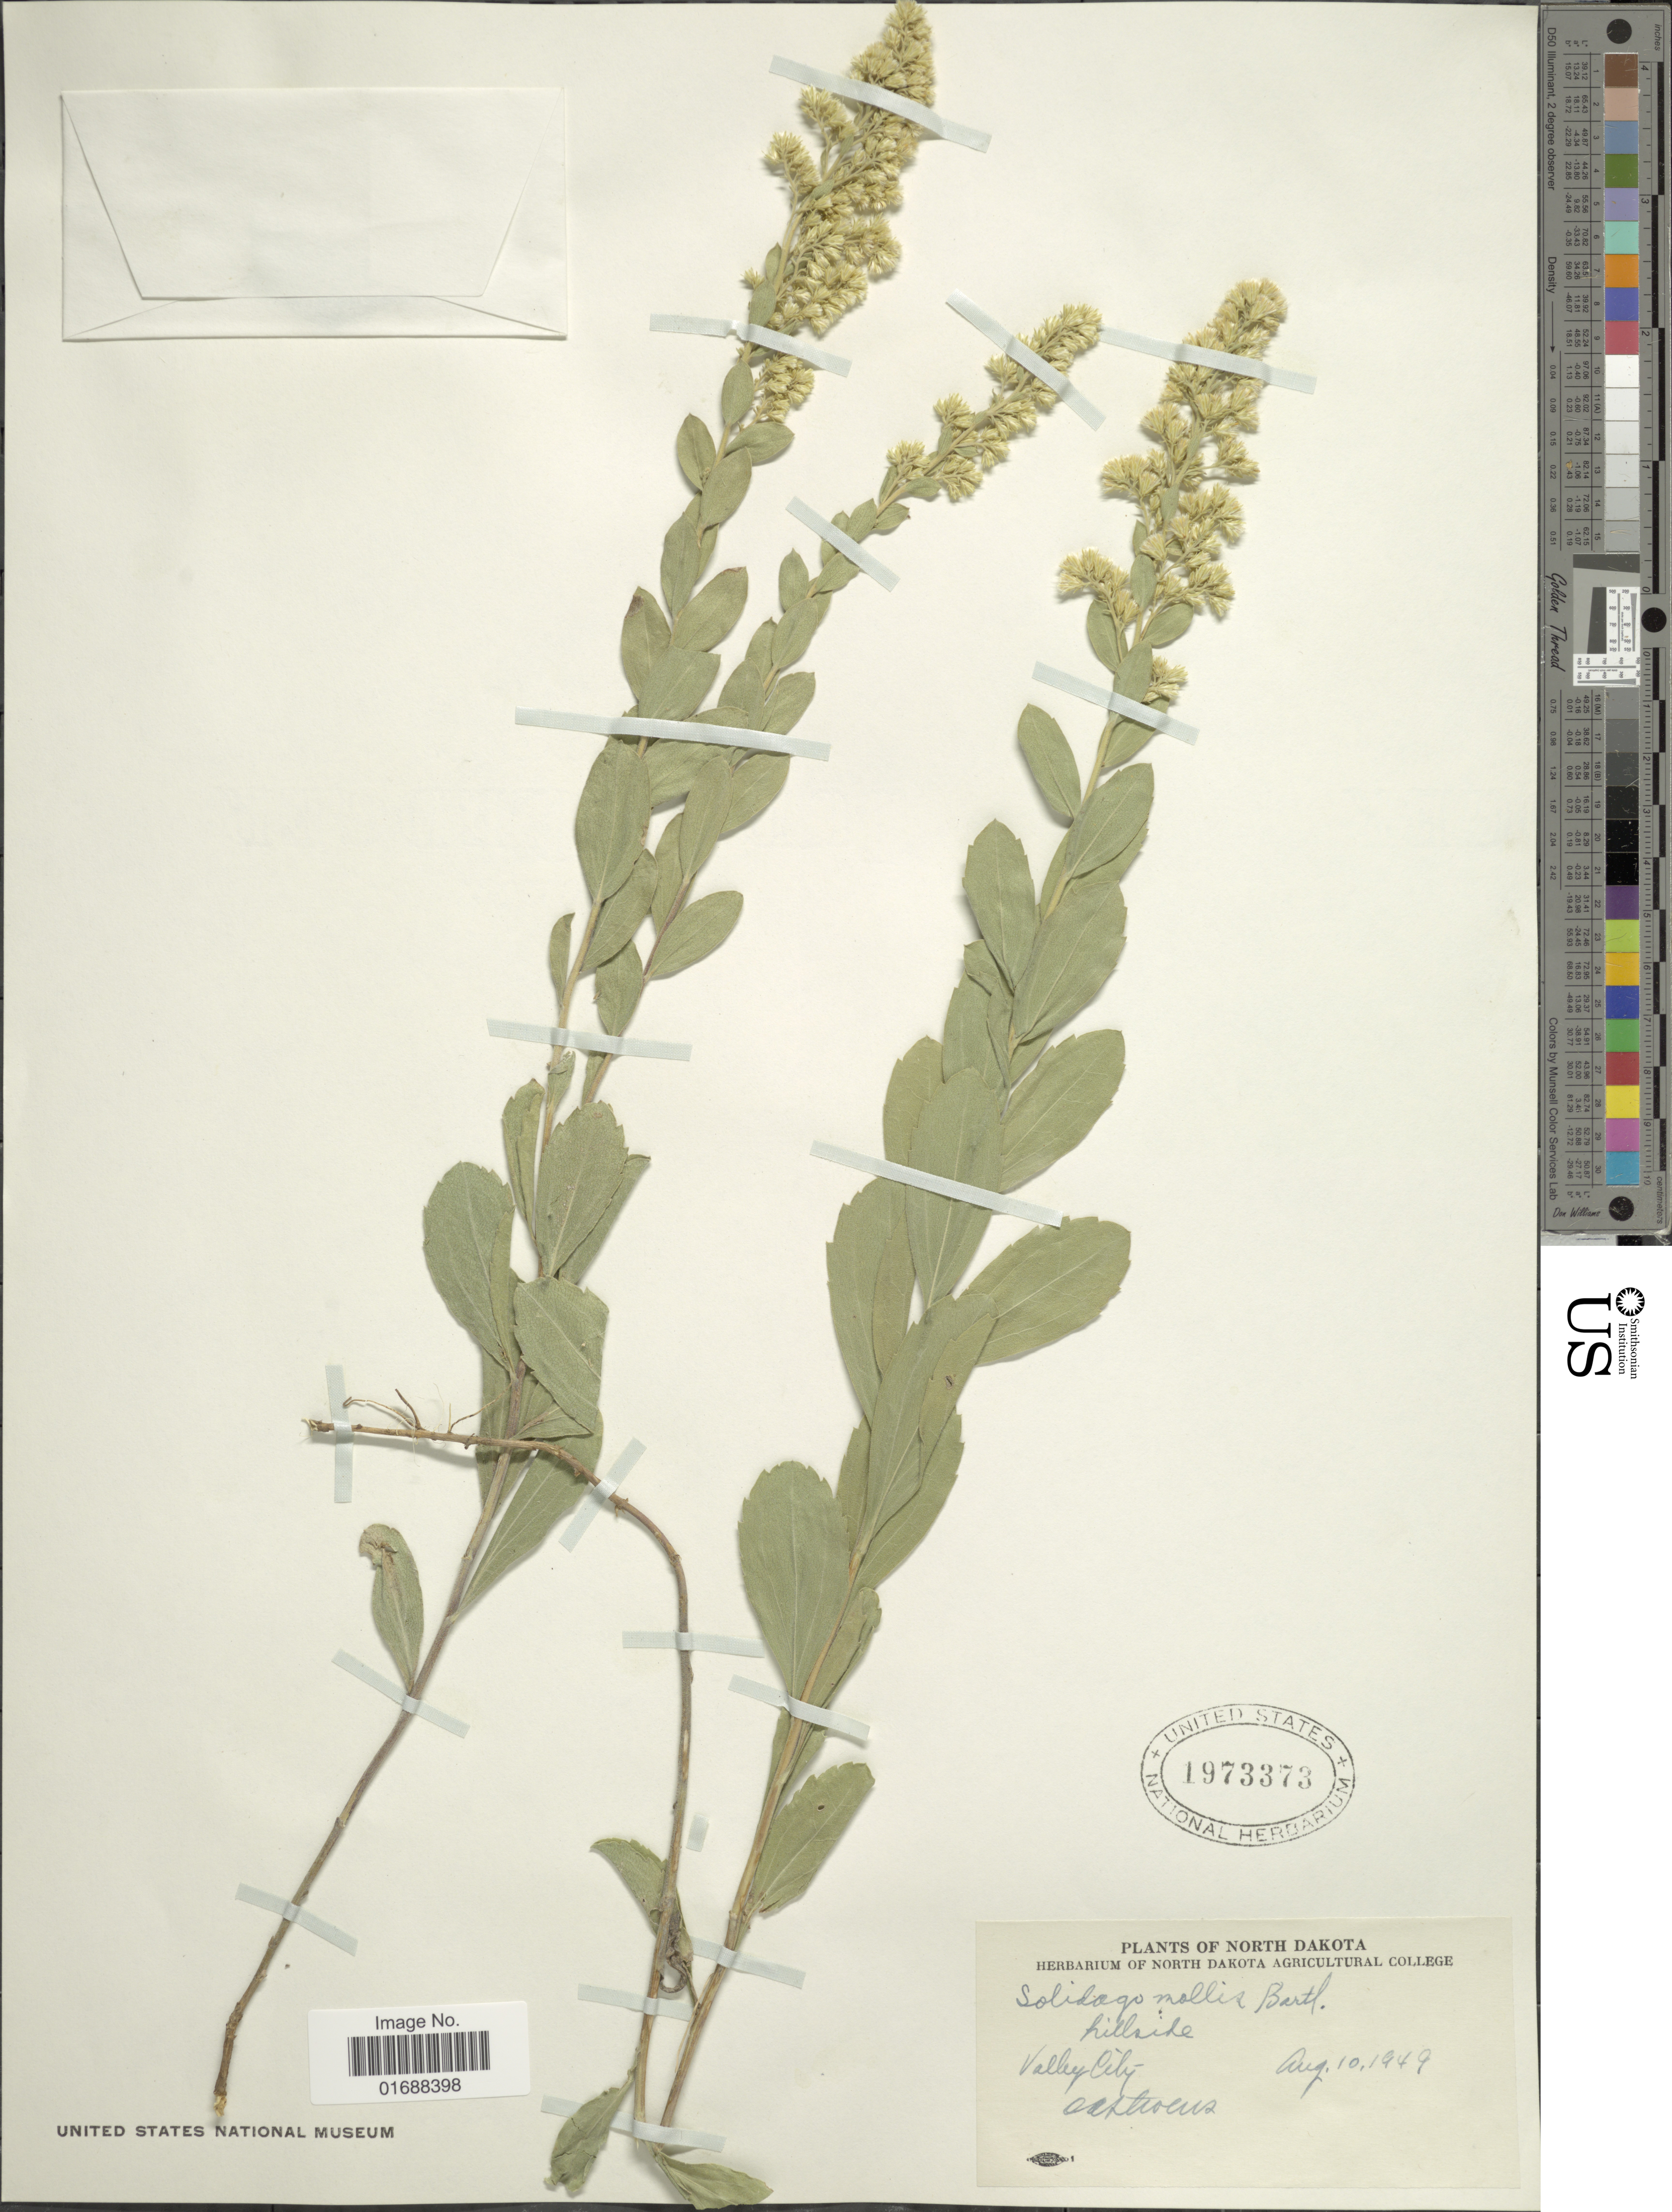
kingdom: Plantae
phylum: Tracheophyta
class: Magnoliopsida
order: Asterales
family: Asteraceae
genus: Solidago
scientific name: Solidago mollis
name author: Bartl.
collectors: O. A. Stevens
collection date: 1949-08-10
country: United States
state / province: North Dakota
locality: Valley City.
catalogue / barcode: US 1973373